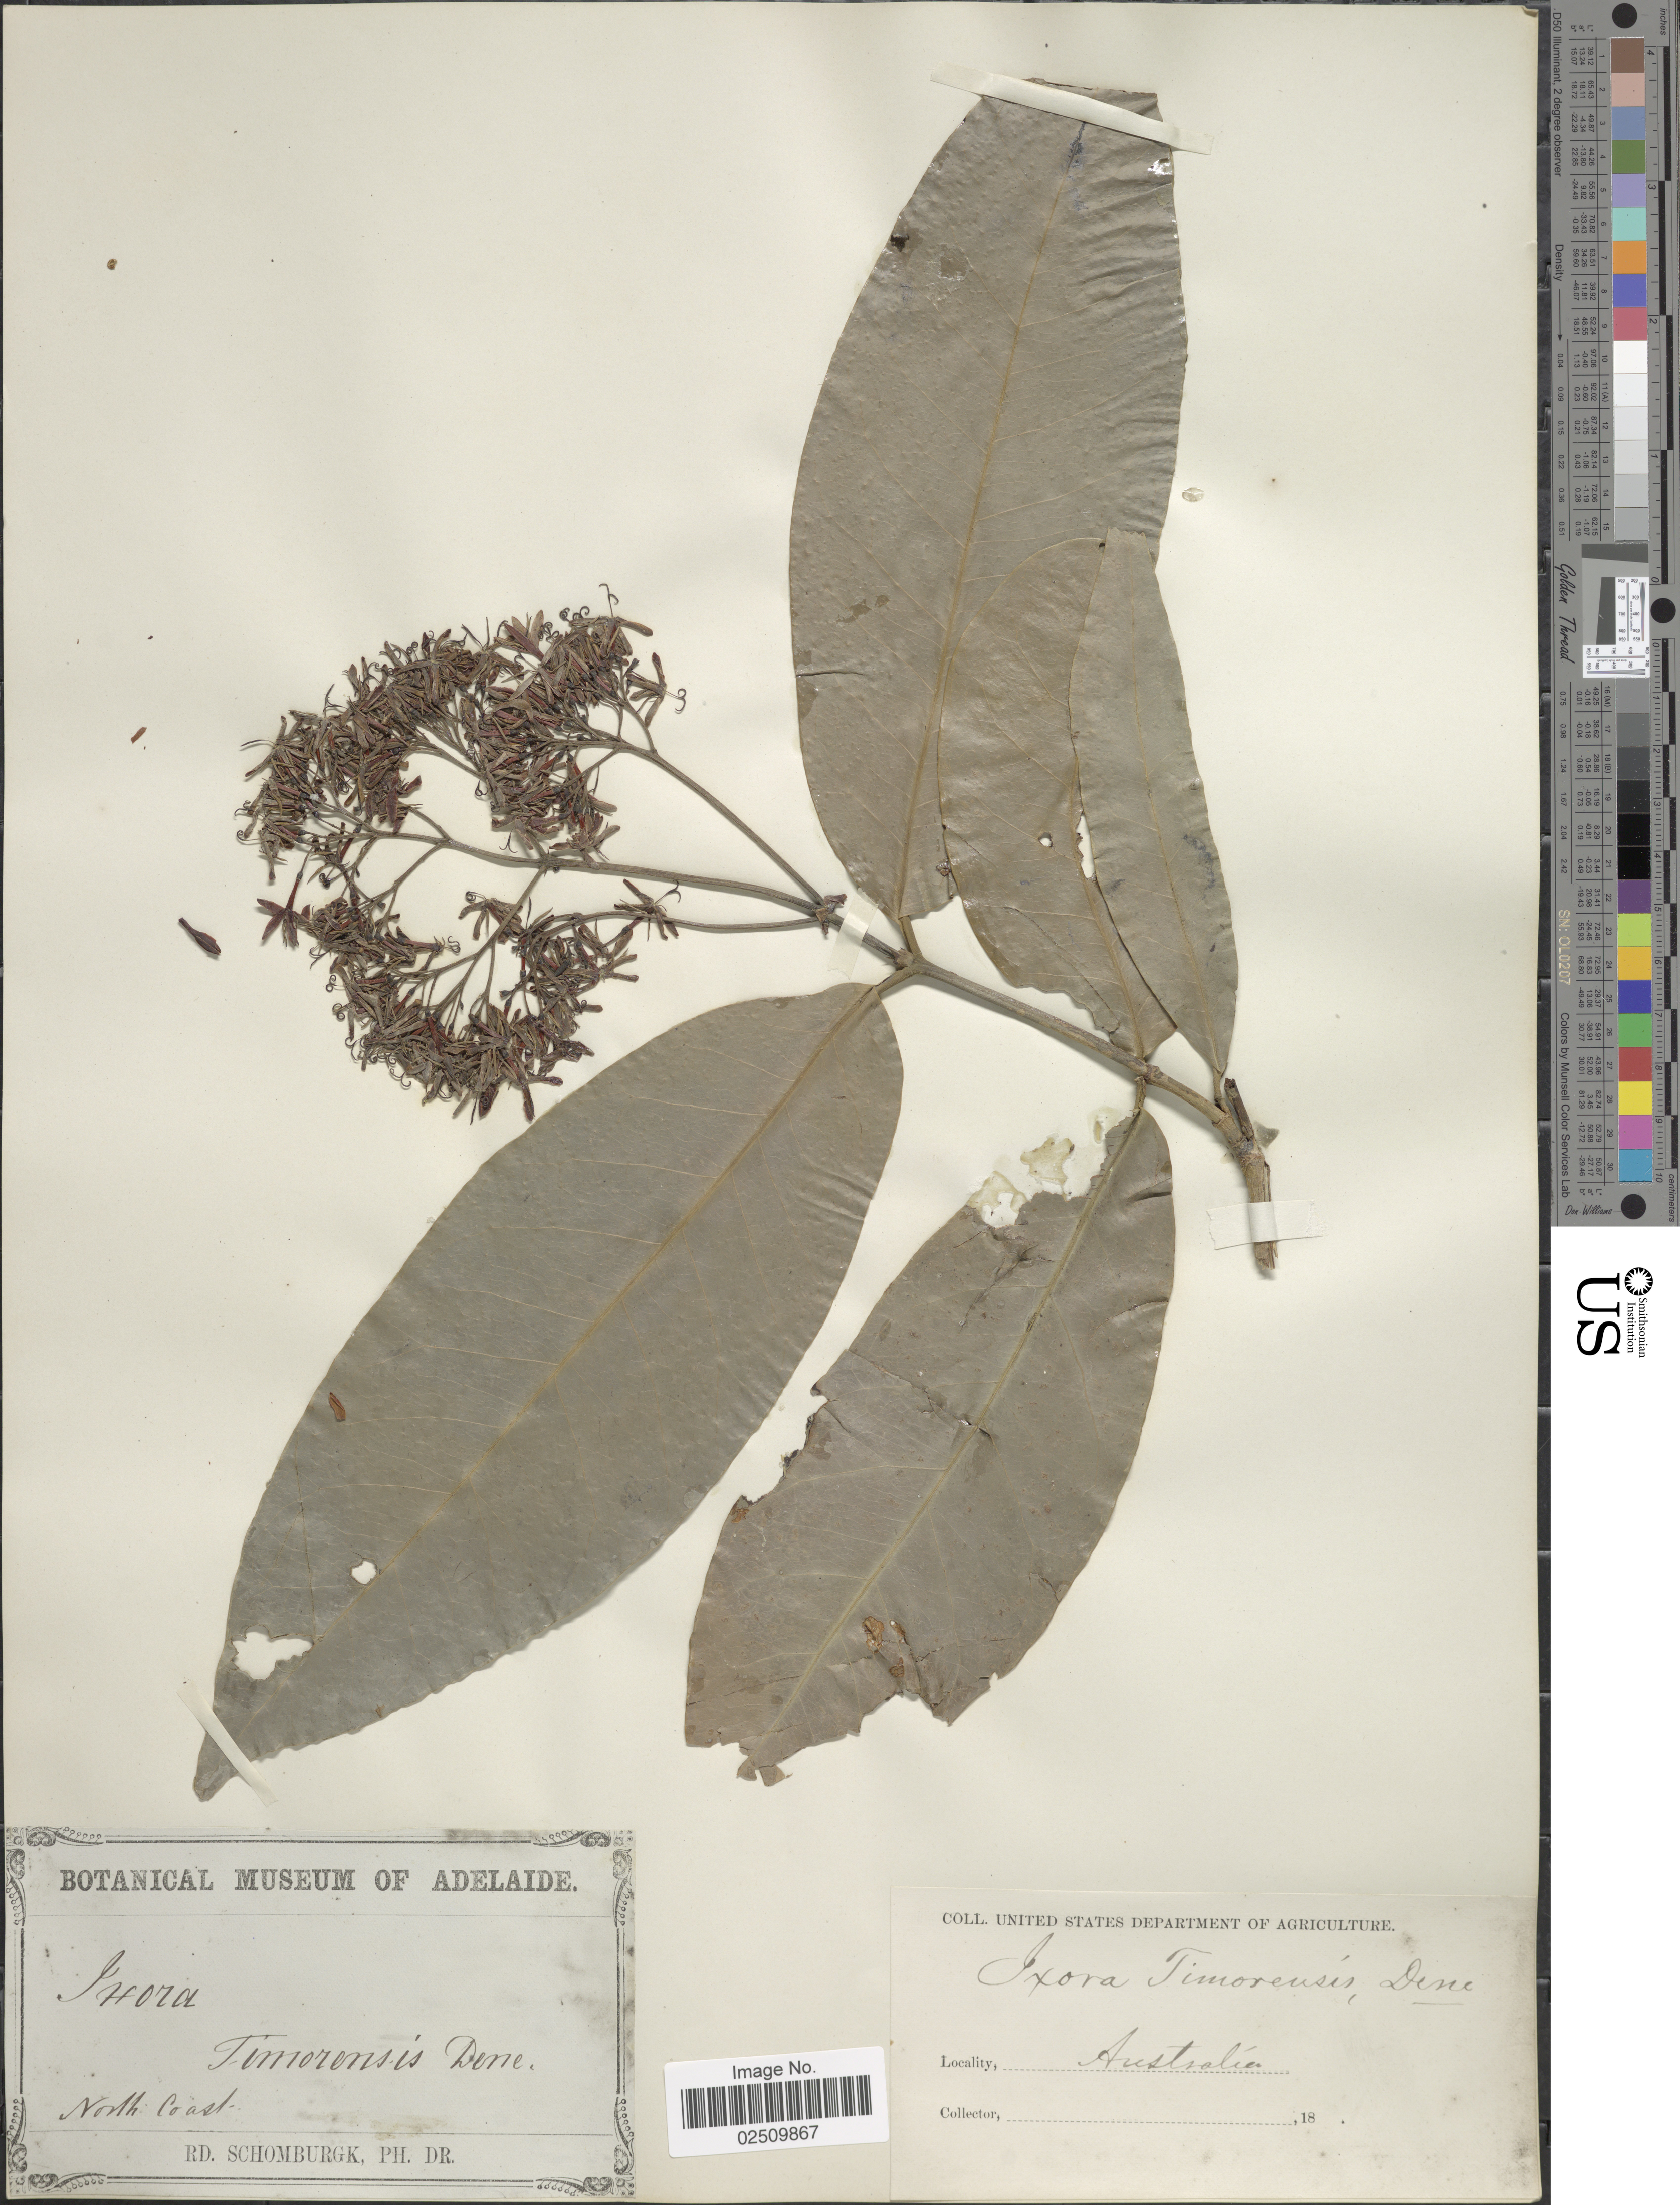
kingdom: Plantae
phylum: Tracheophyta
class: Magnoliopsida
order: Gentianales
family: Rubiaceae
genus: Ixora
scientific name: Ixora timorensis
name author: Decne.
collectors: M. R. Schomburgk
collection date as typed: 18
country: Australia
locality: North Coast.